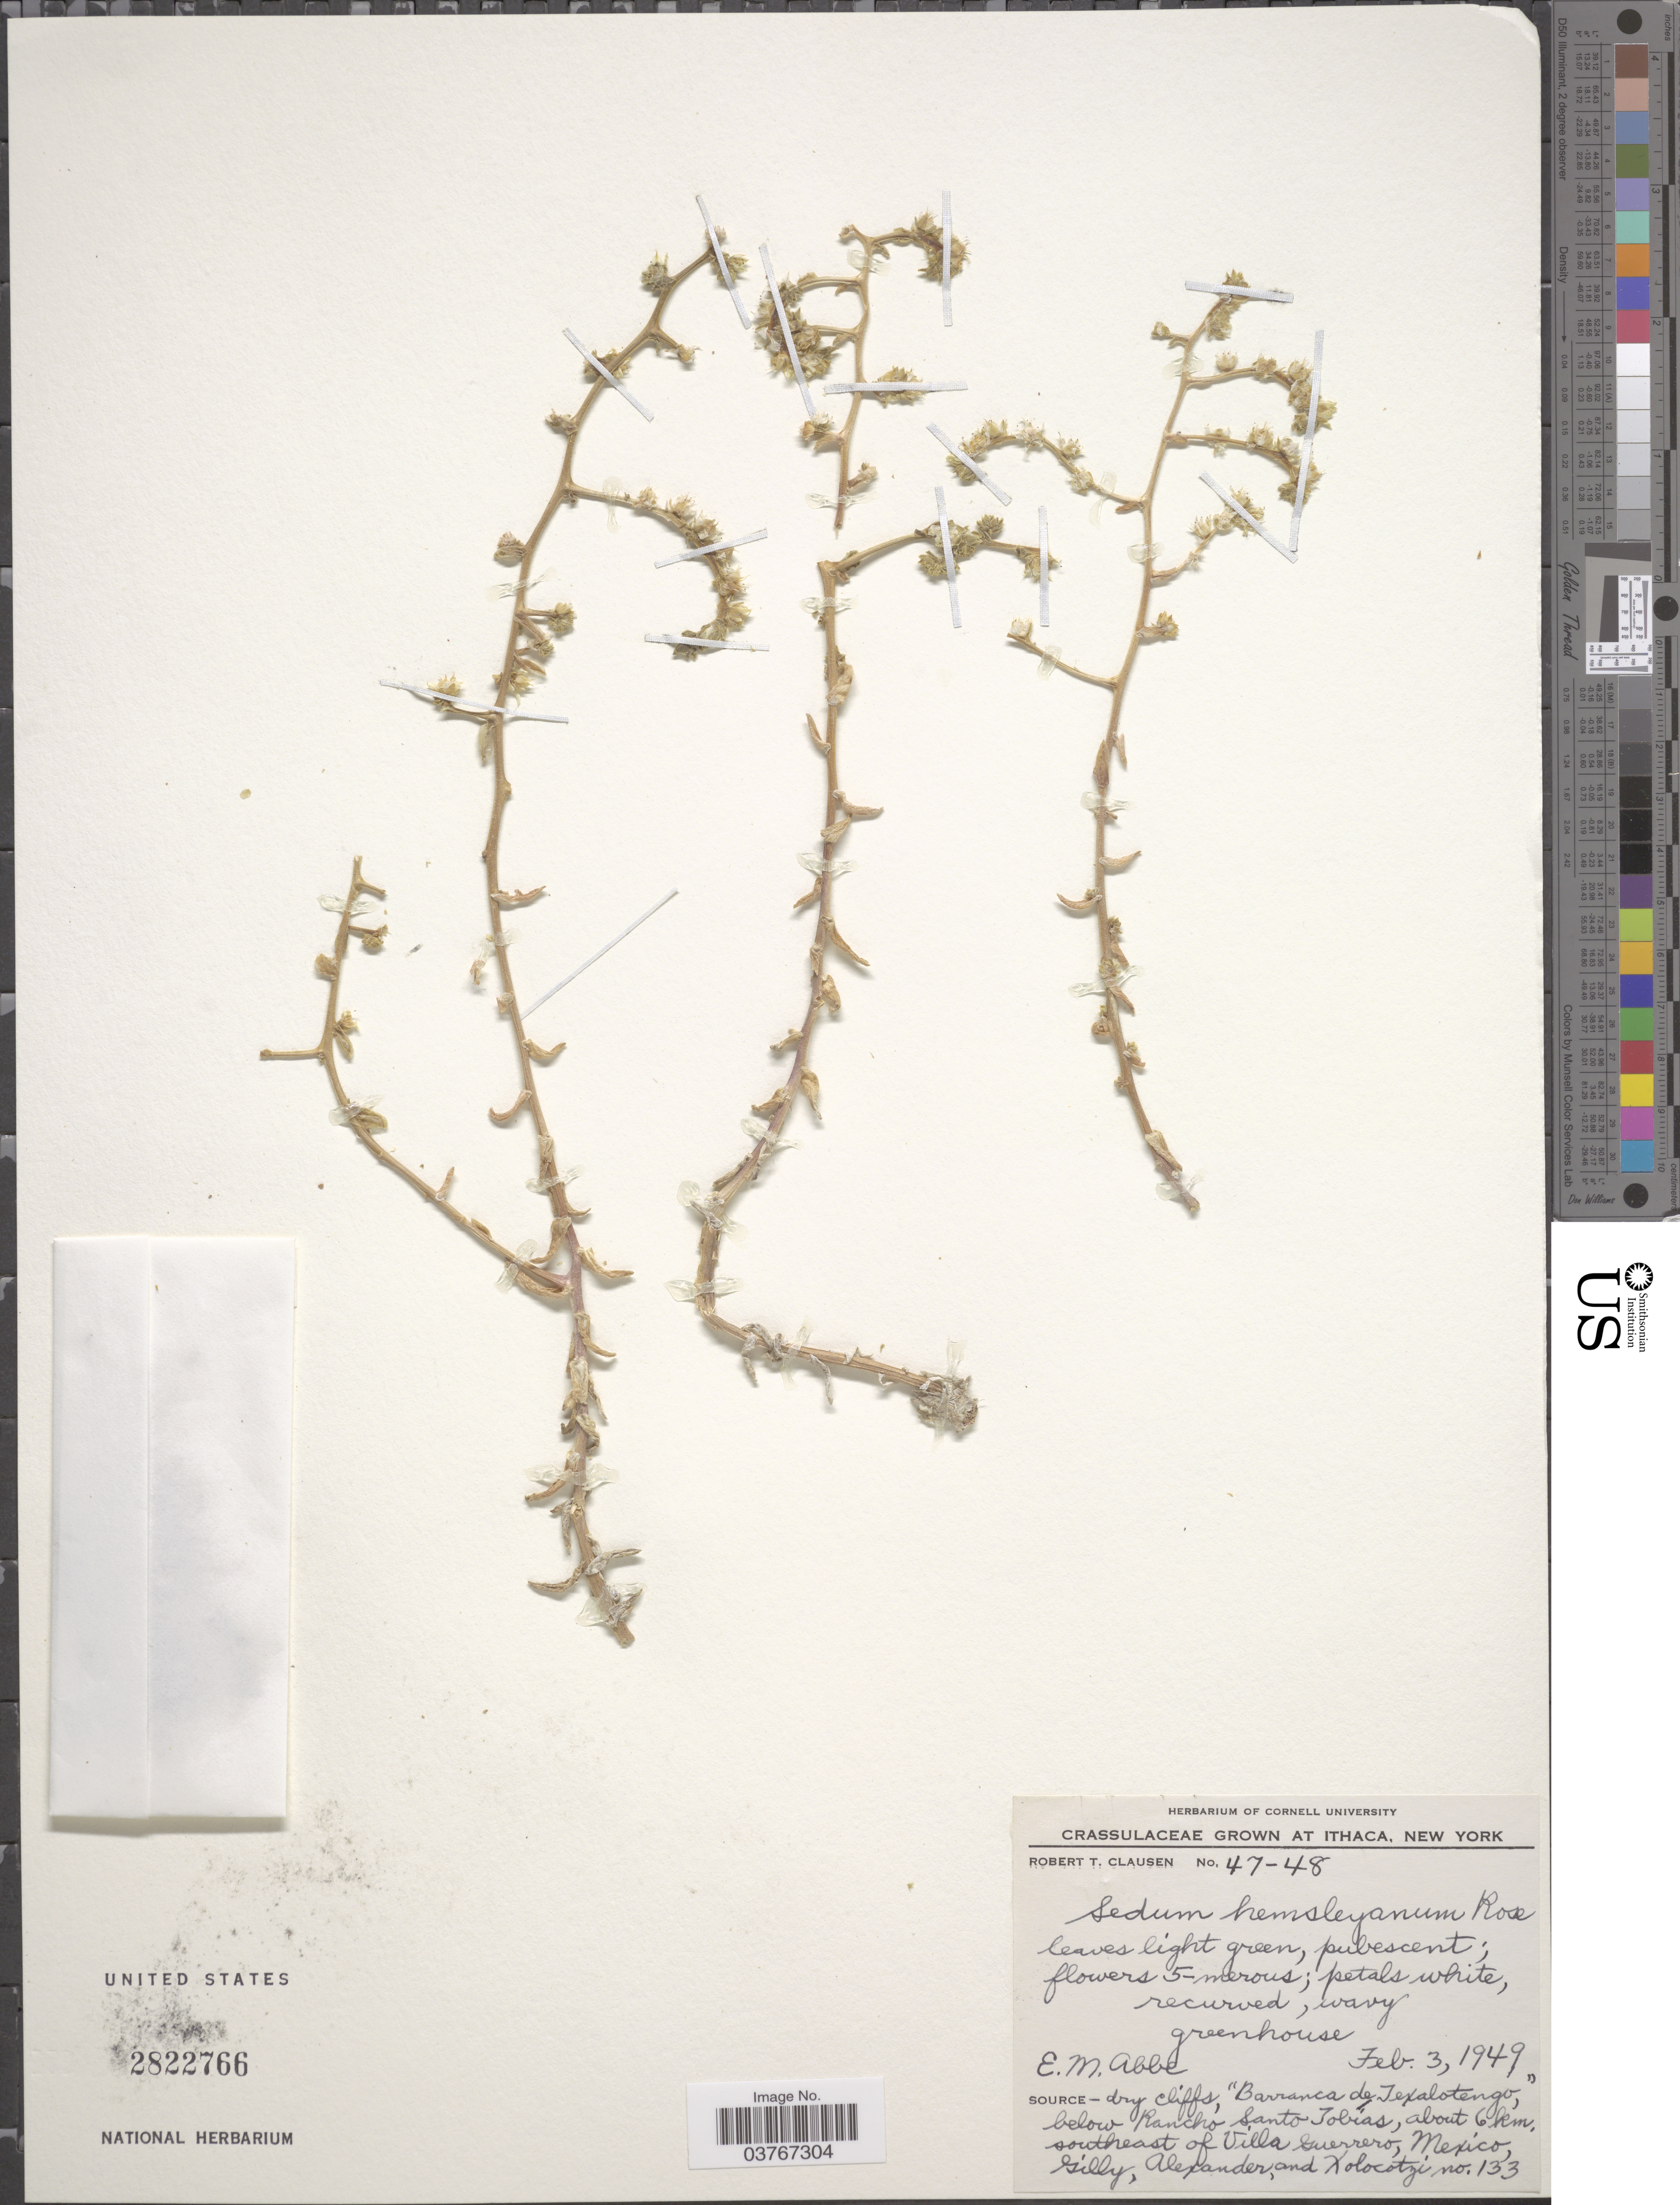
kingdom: Plantae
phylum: Tracheophyta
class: Magnoliopsida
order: Saxifragales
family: Crassulaceae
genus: Sedum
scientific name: Sedum hemsleyanum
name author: Rose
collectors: R. T. Clausen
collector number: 47-48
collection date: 1949-02-03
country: United States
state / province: New York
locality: Ithaca. Greenhouse.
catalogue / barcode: US 2822766